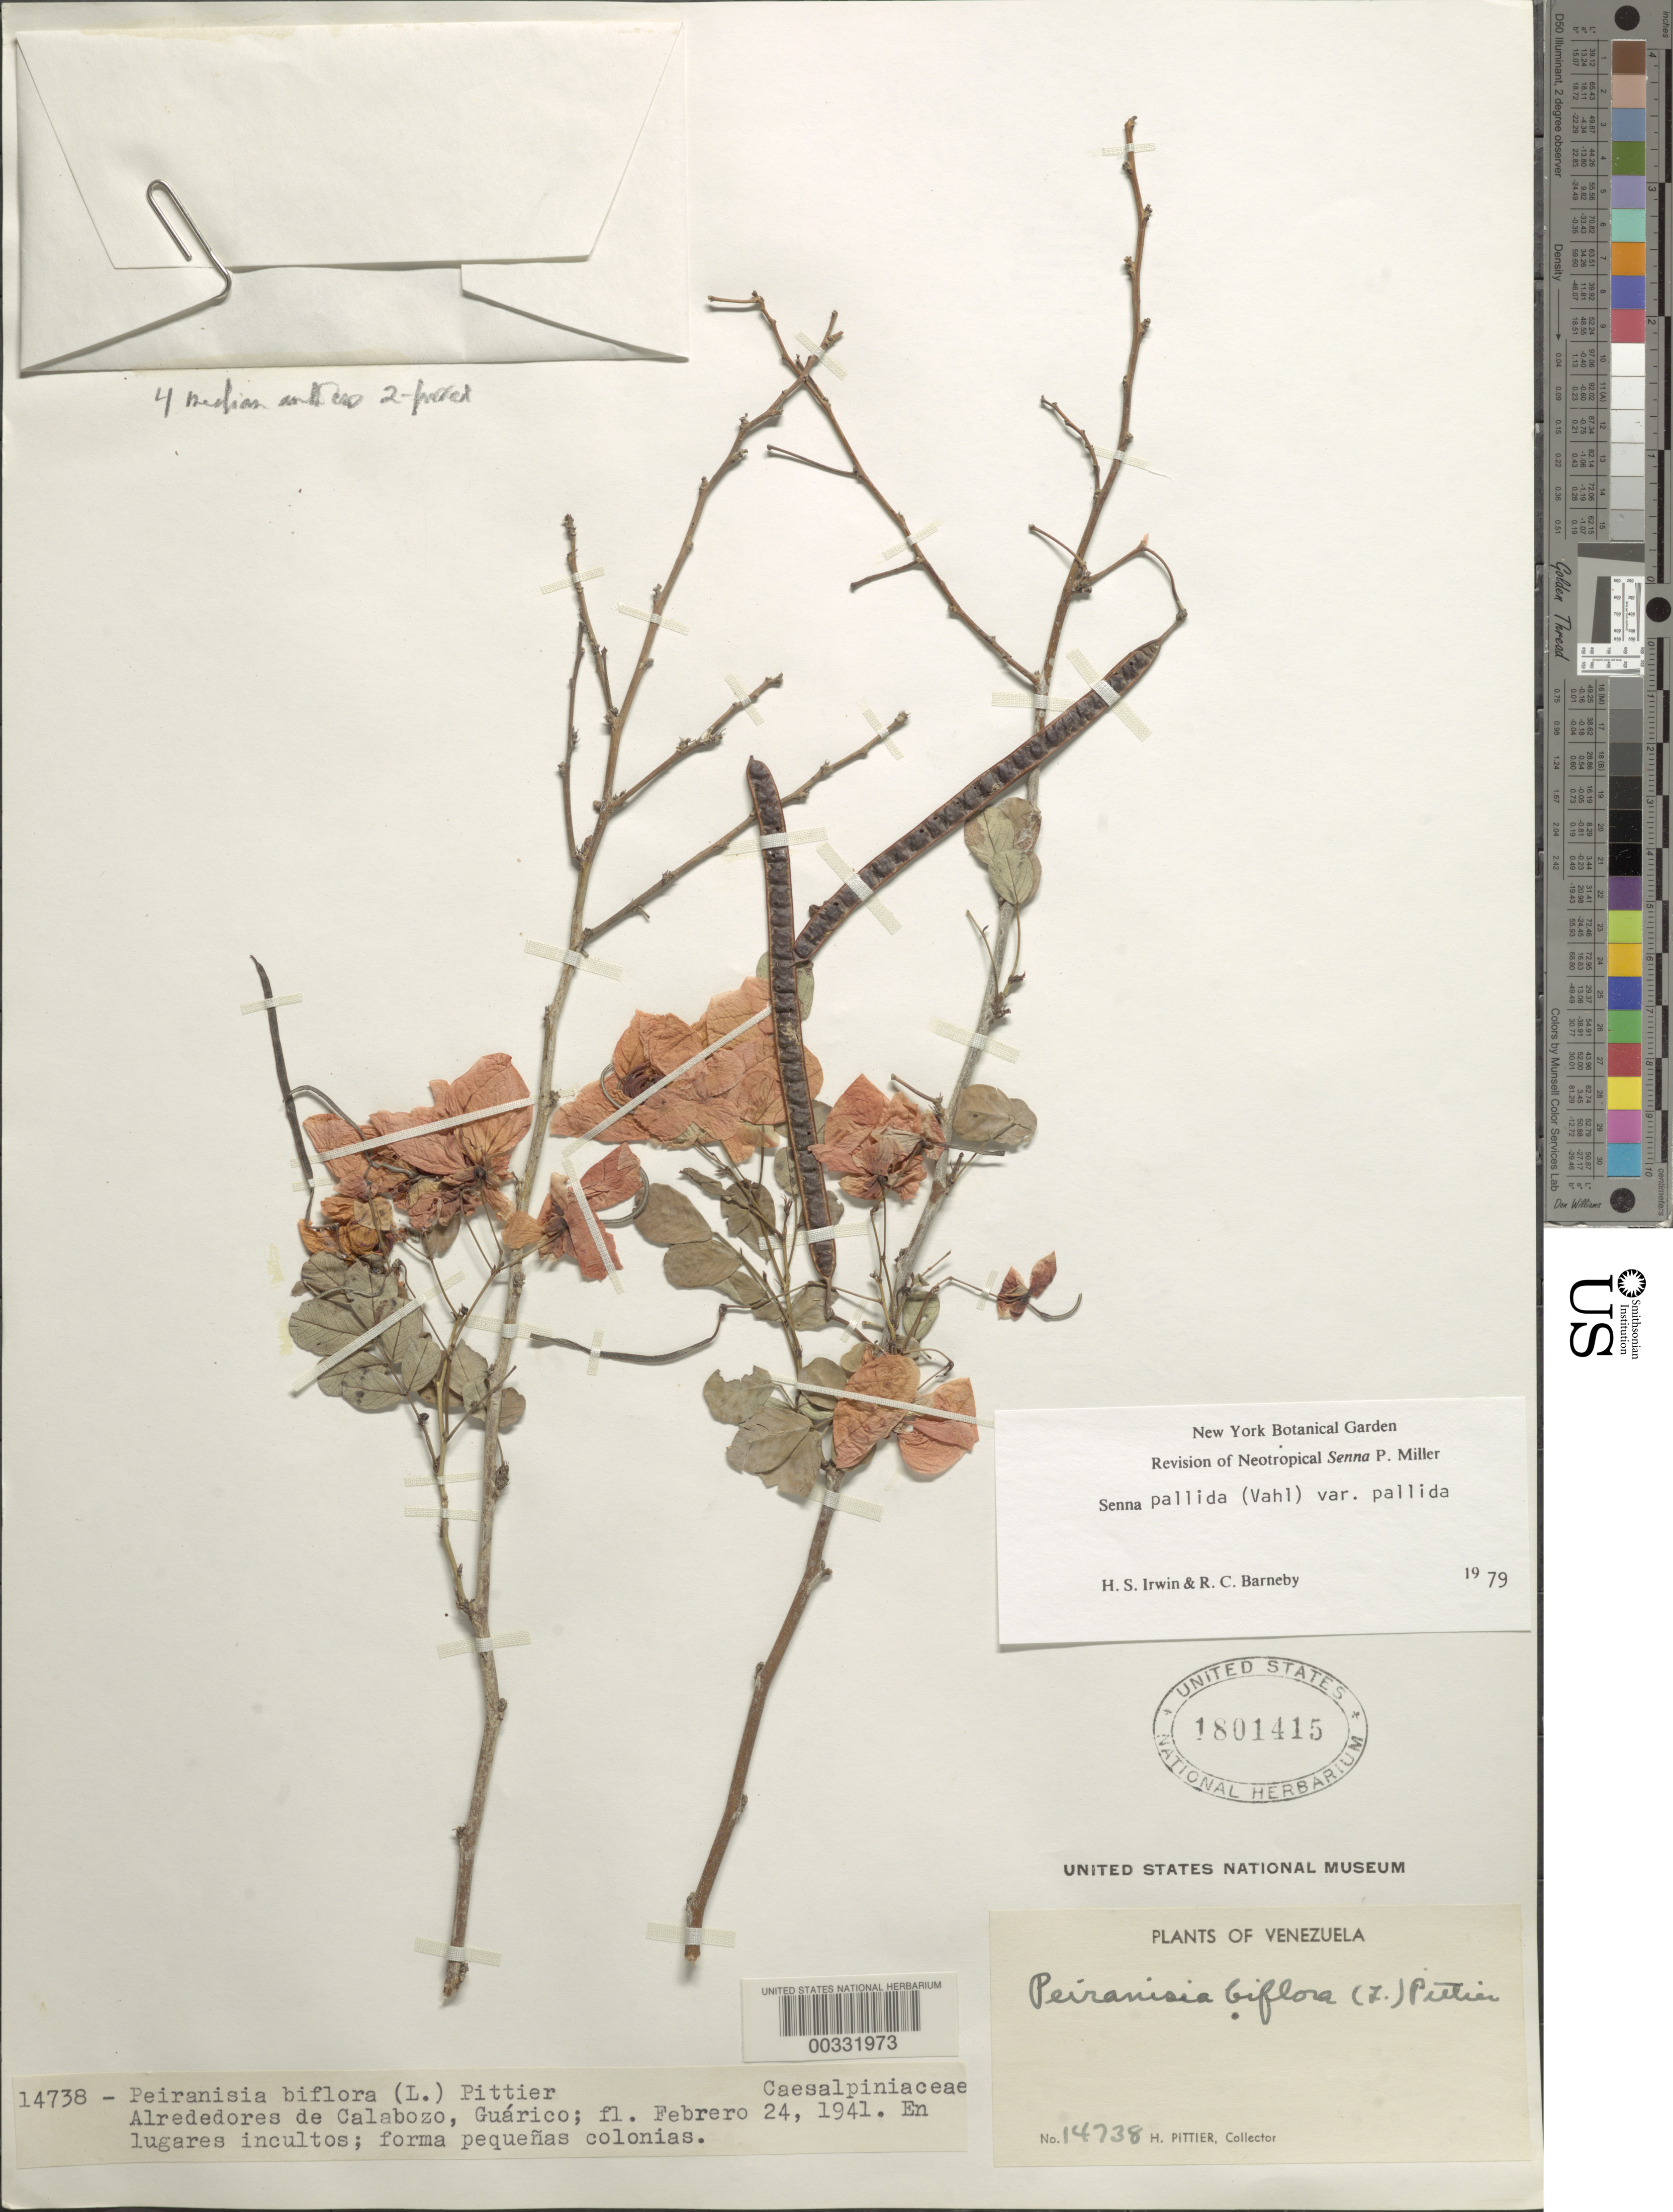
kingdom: Plantae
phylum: Tracheophyta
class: Magnoliopsida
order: Fabales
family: Fabaceae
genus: Senna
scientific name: Senna pallida var. pallida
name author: (Vahl) H.S. Irwin & Barneby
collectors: H. F. Pittier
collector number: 14738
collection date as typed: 24 Feb 1941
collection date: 1941-02-24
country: Venezuela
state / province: Guárico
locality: Vicinity of calabozo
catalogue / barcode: US 1801415